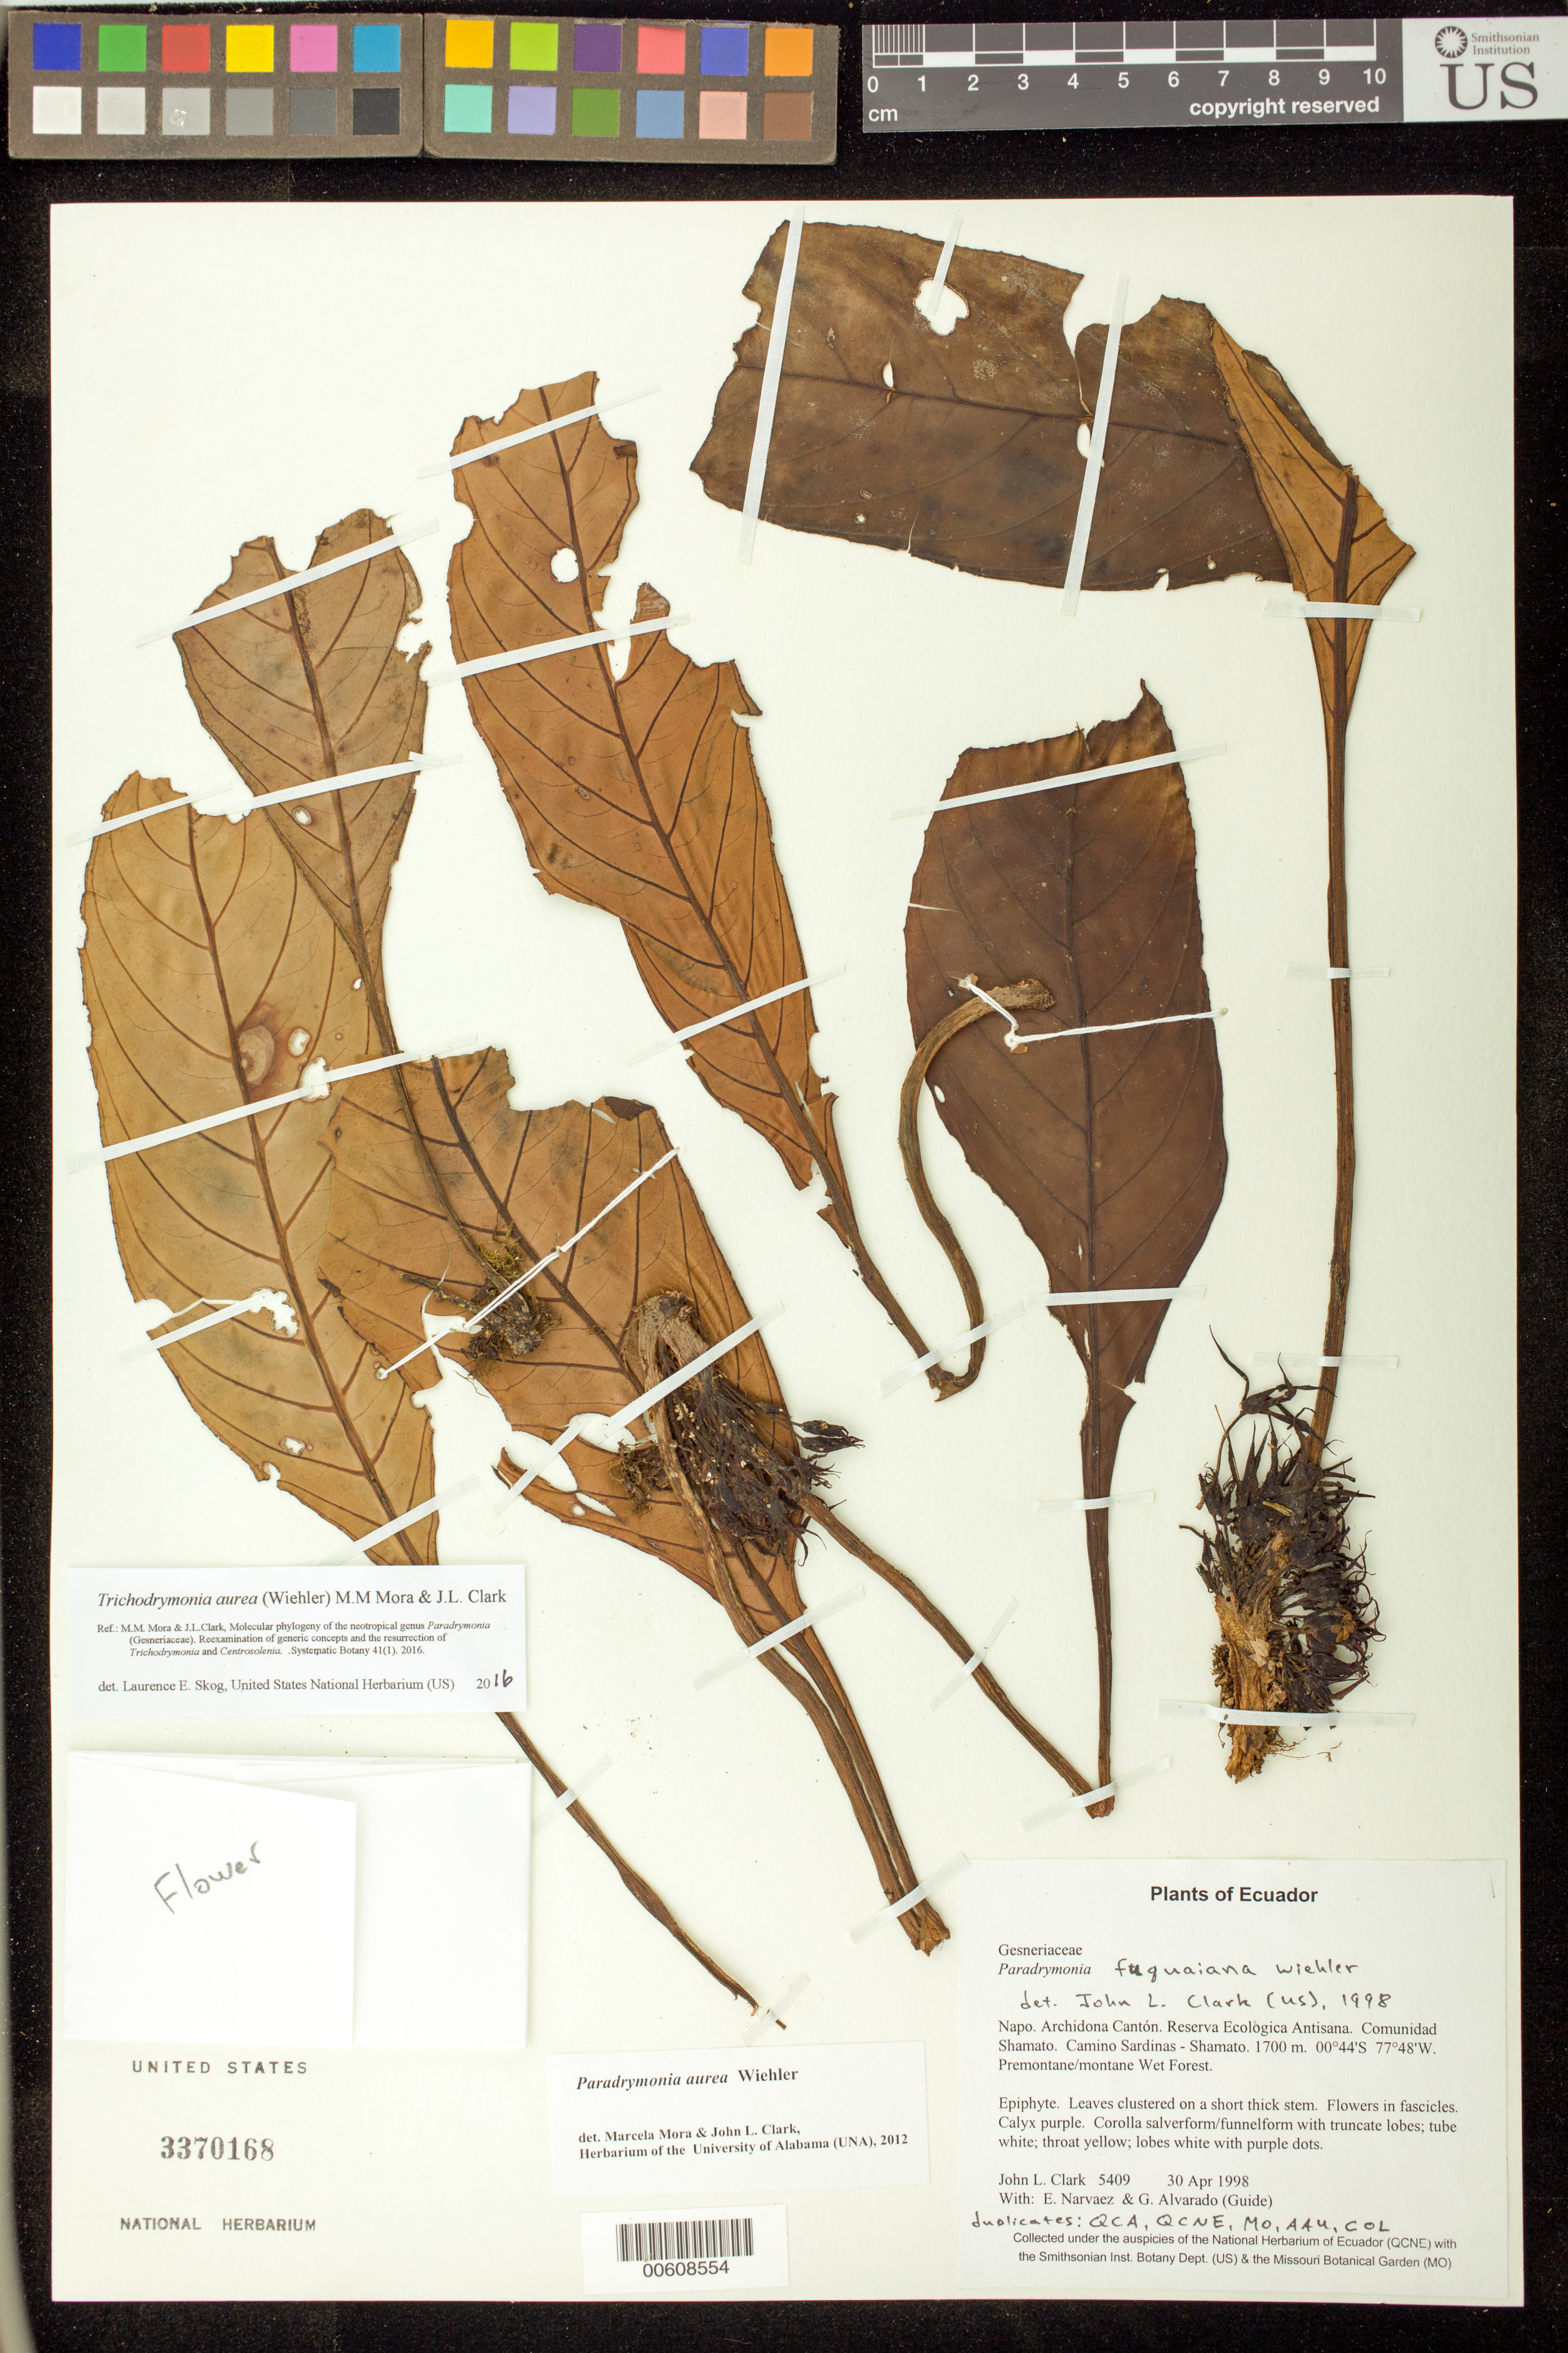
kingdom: Plantae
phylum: Tracheophyta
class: Magnoliopsida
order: Lamiales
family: Gesneriaceae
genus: Trichodrymonia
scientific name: Trichodrymonia aurea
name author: (Wiehler) M.M. Mora & J.L. Clark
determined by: Skog, Laurence E.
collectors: J. L. Clark, E. Narváez & G. Alvarado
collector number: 5409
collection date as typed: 30 Apr 1998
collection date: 1998-04-30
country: Ecuador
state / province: Napo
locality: Archidona Cantón. Reserva Ecologica Antisana. Comunidad Shamato. Camino Sardinas - Shamato.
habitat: Premontane/montane Wet Forest.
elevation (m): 1700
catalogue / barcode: US 3370168